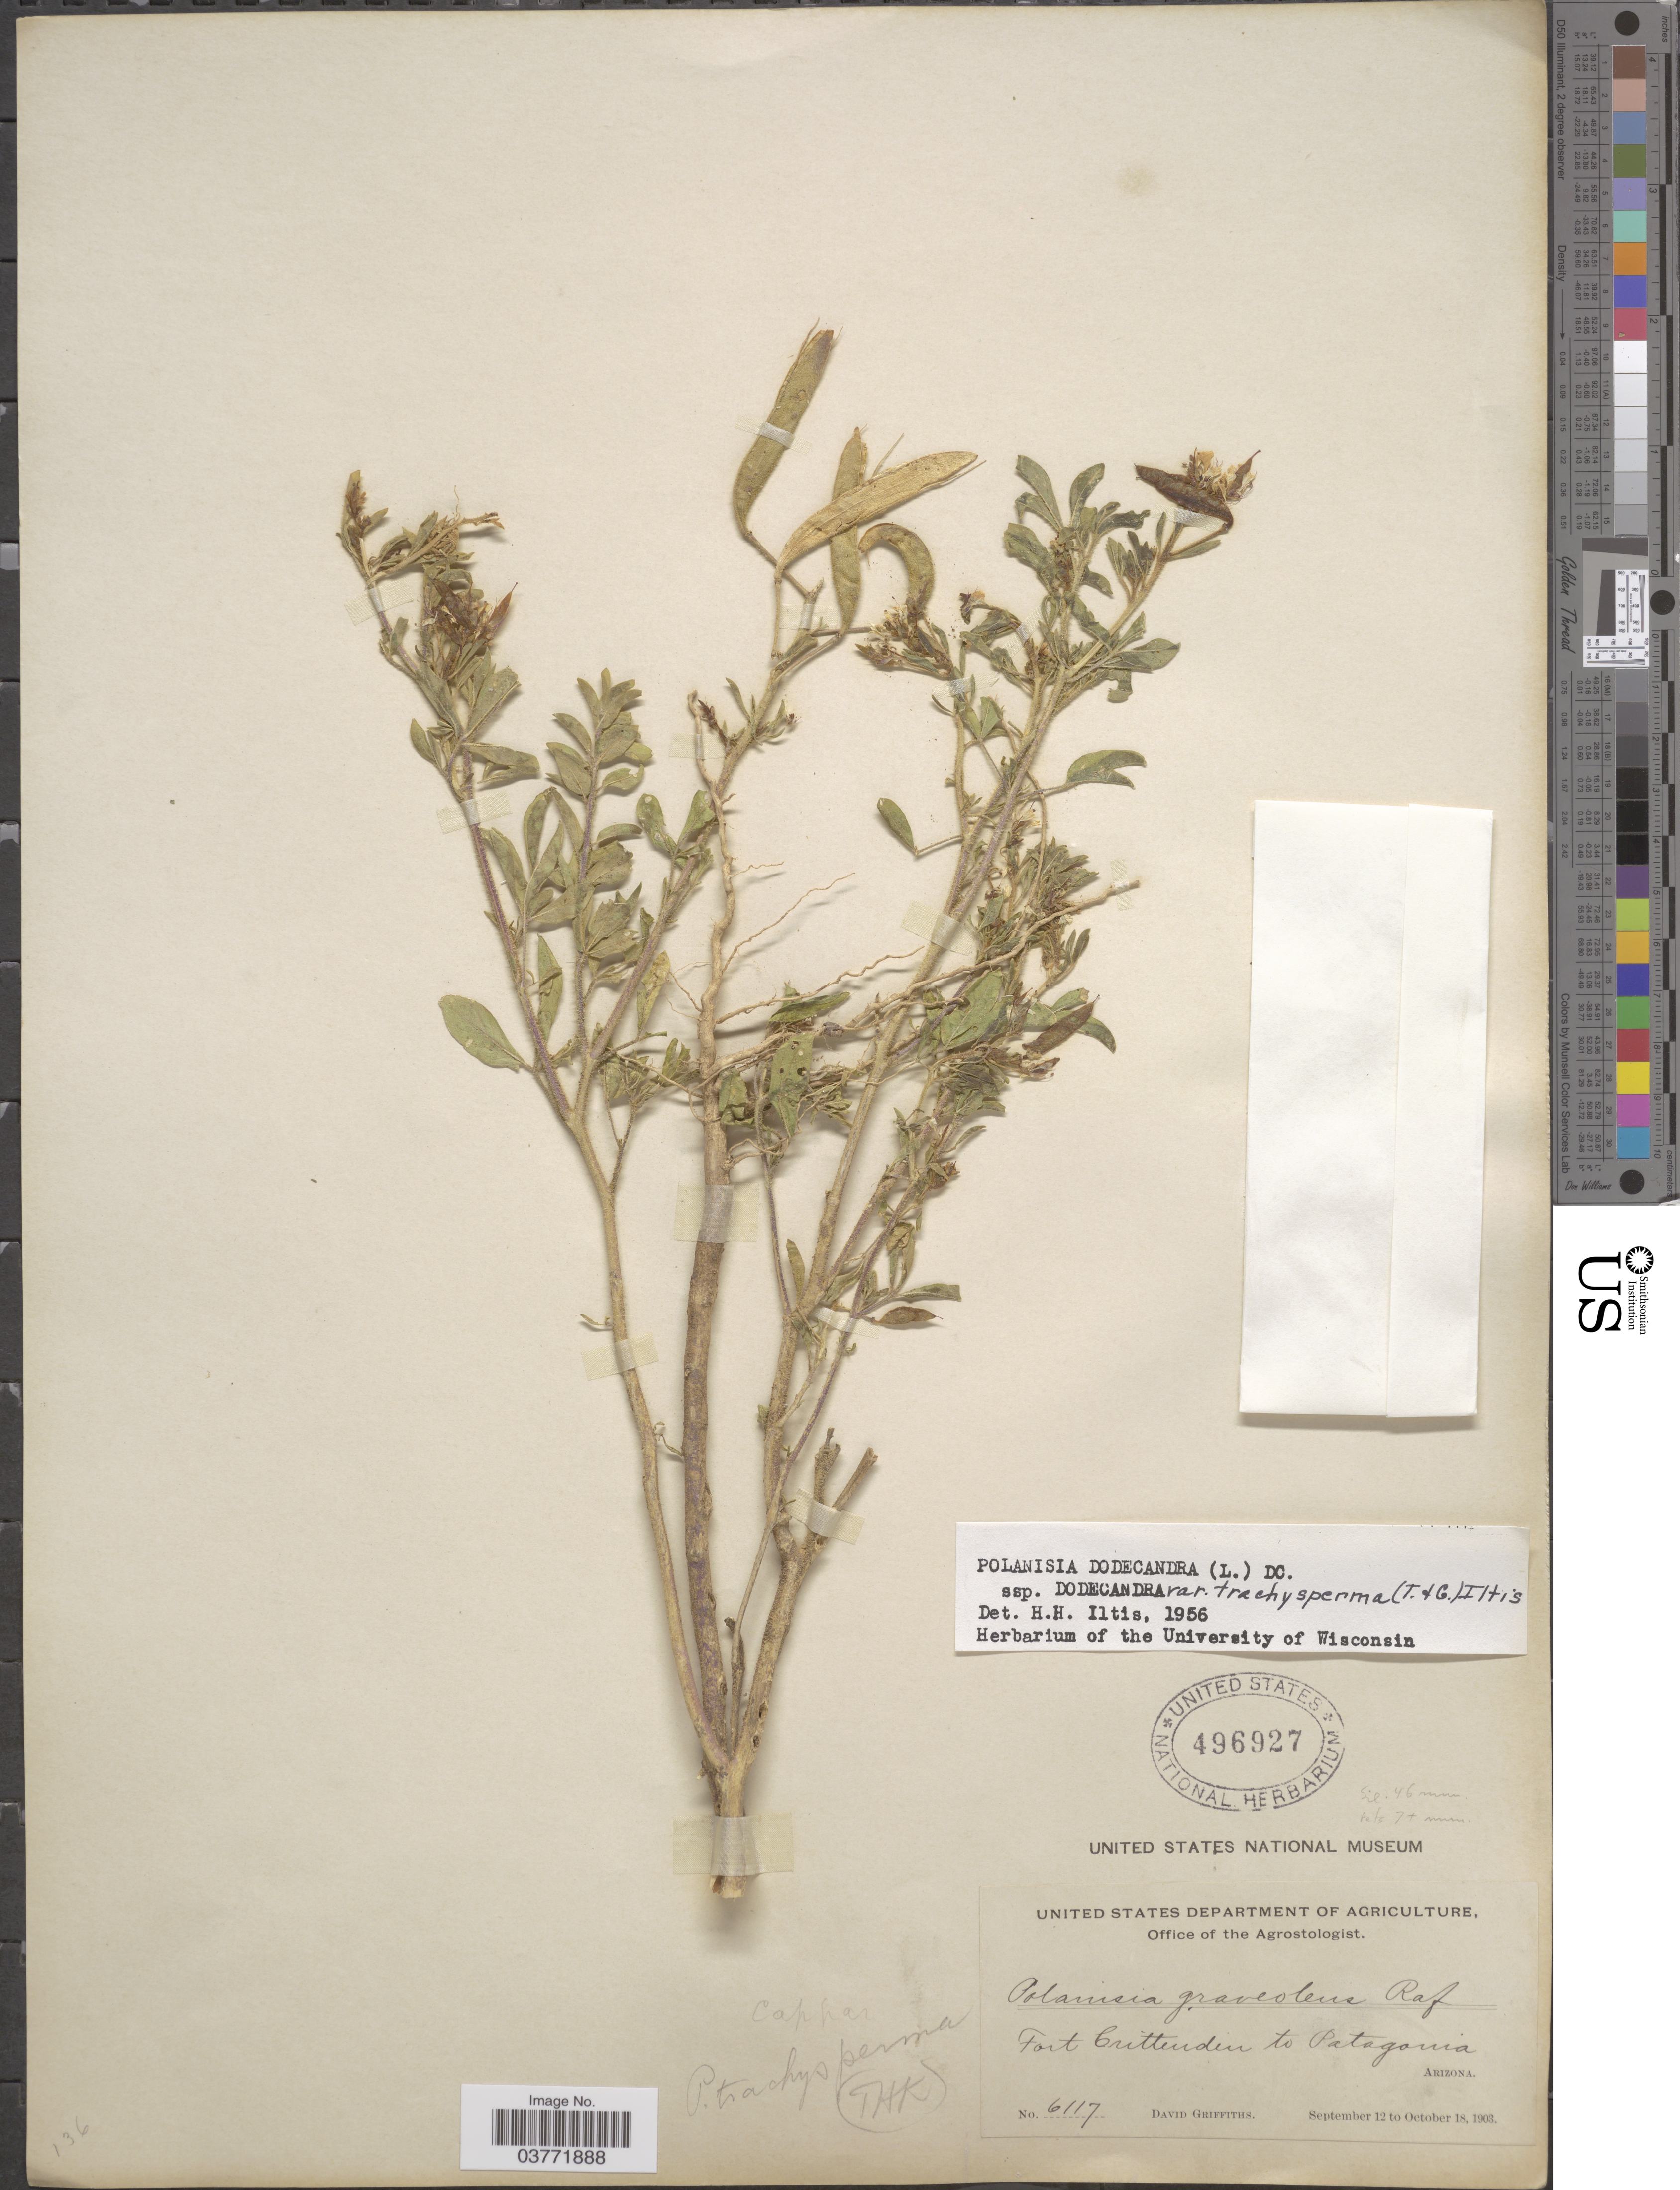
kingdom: Plantae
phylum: Tracheophyta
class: Magnoliopsida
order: Brassicales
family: Cleomaceae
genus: Polanisia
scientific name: Polanisia trachysperma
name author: Torr. & A. Gray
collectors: D. Griffiths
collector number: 6117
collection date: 1903-09-12/1903-10-18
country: United States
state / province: Arizona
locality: Fort Crittenden to Patagonia.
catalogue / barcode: US 496927